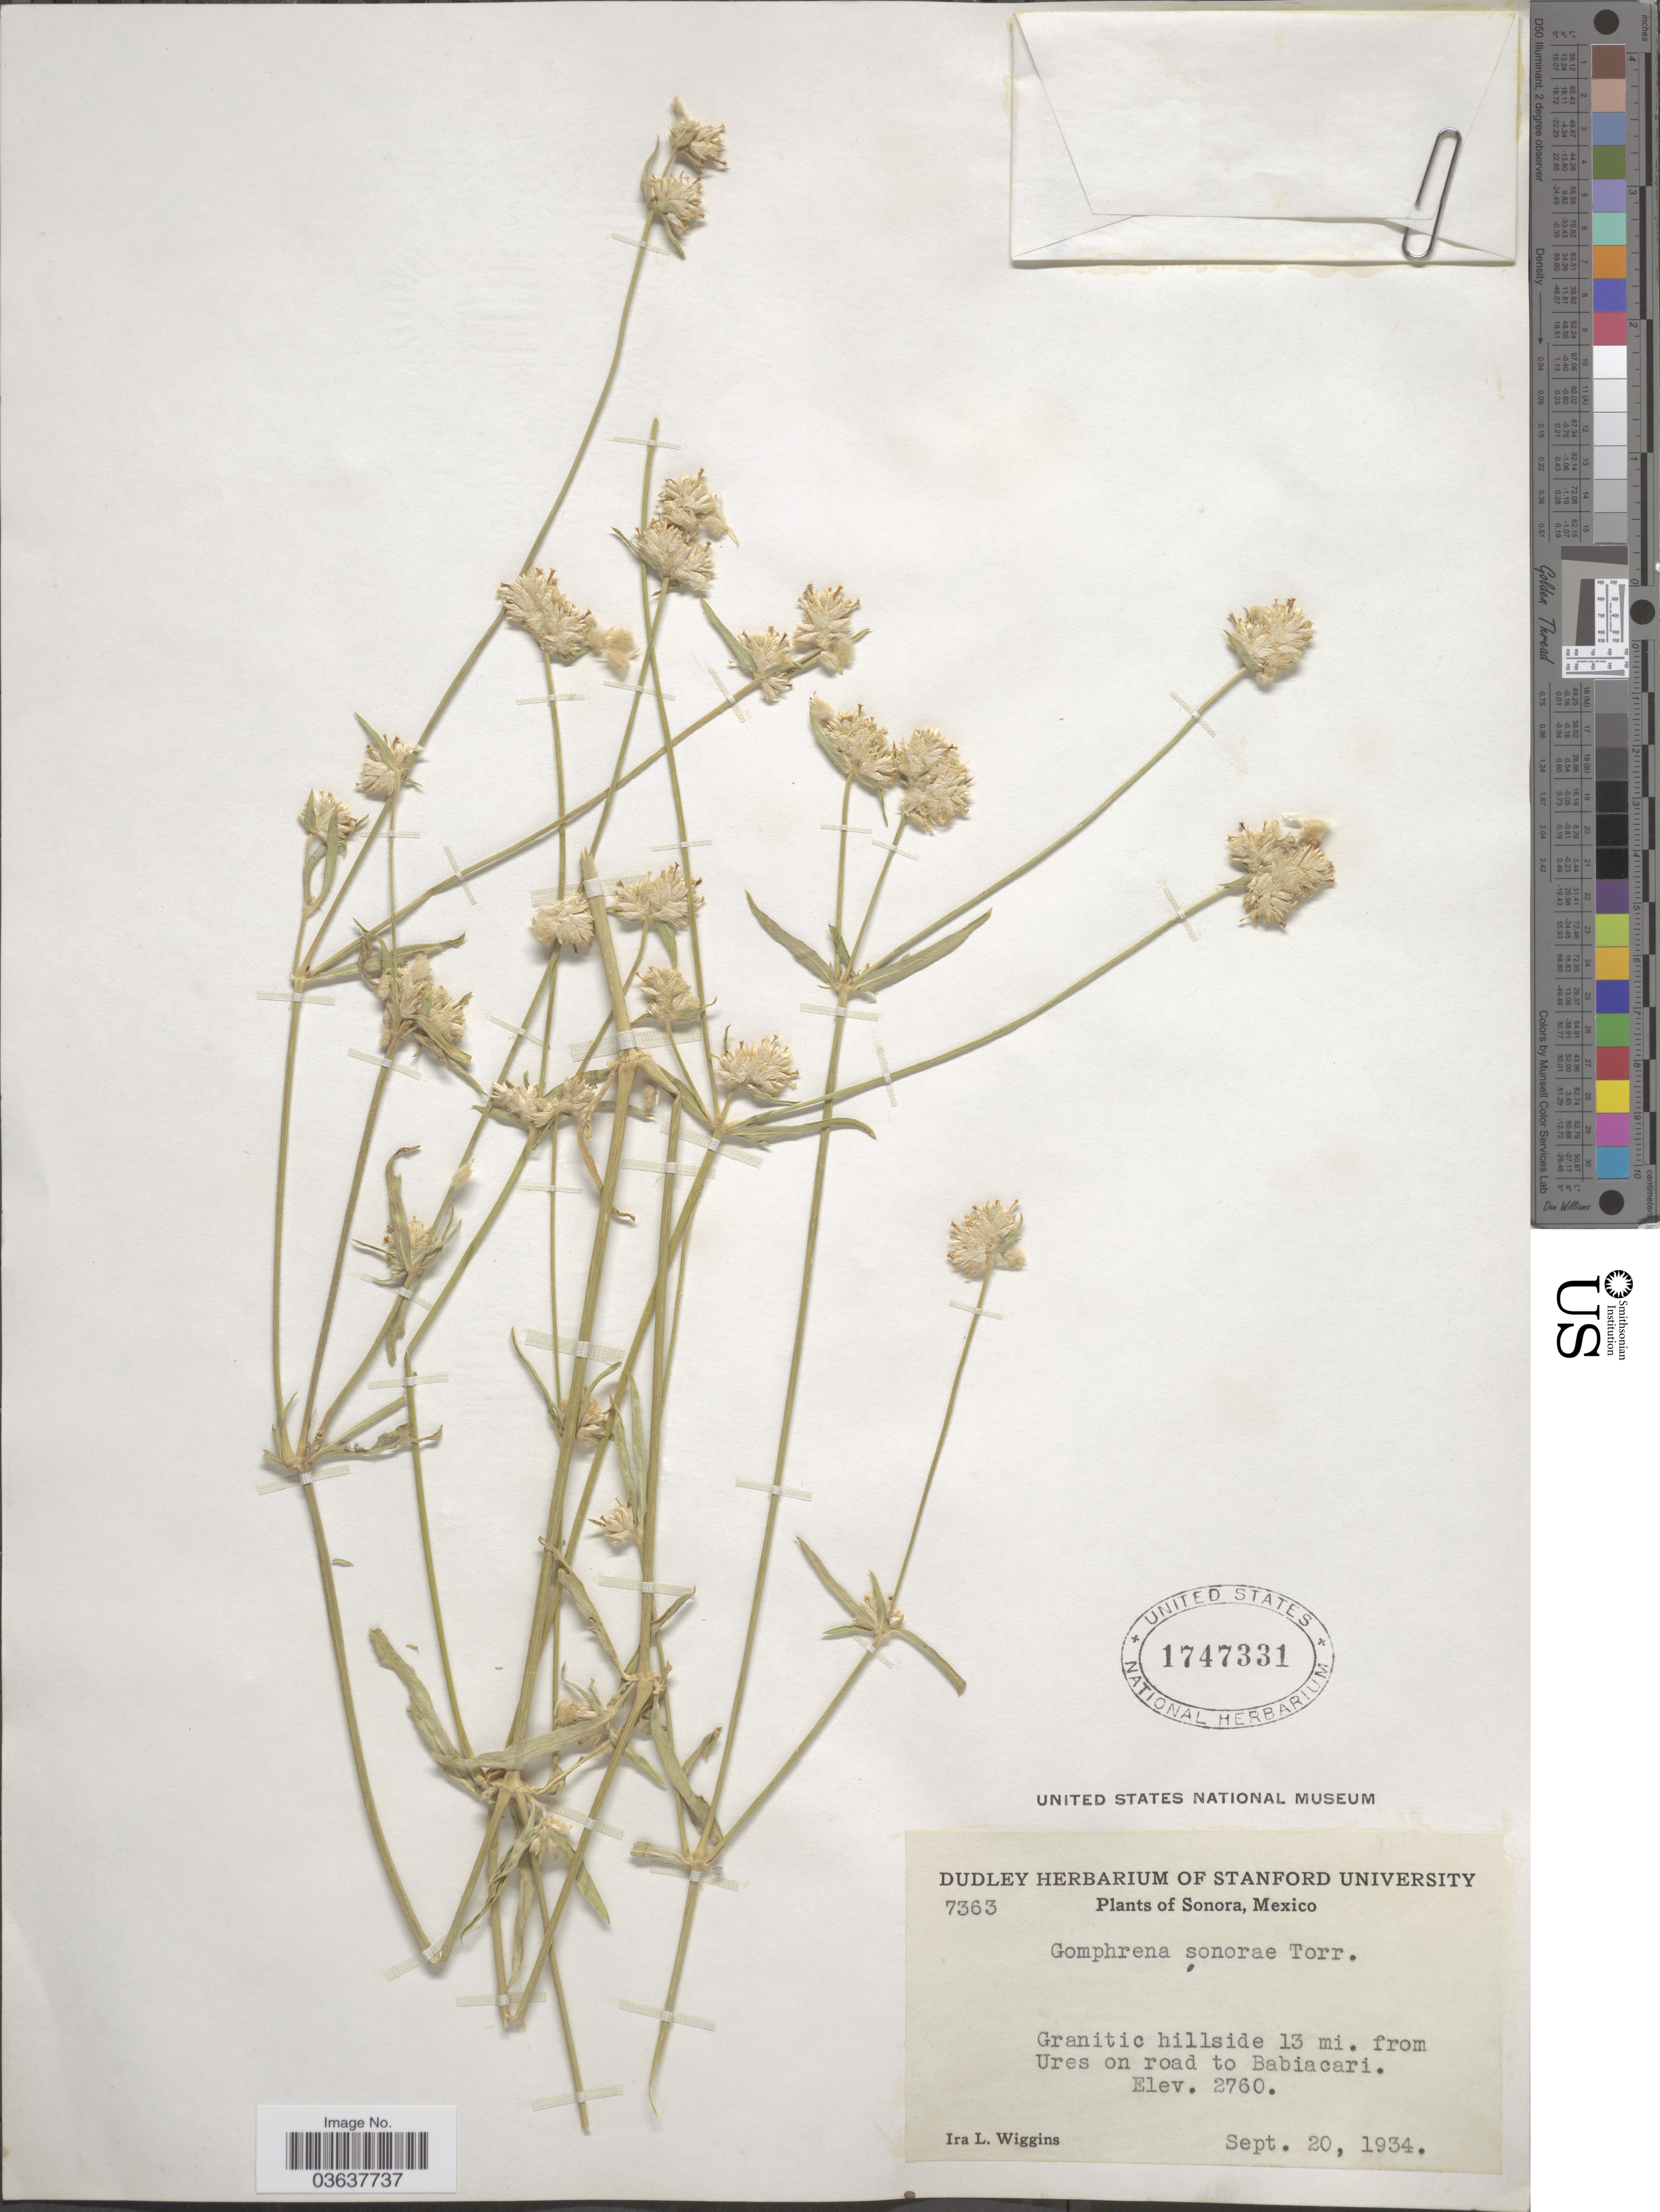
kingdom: Plantae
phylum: Tracheophyta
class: Magnoliopsida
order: Caryophyllales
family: Amaranthaceae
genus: Gomphrena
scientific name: Gomphrena sonorae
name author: Torr. in Emory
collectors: I. L. Wiggins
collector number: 7363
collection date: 1934-09-20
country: Mexico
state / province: Sonora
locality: Granitic hillside 13 mi. from Ures on road to Babiacari.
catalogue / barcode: US 1747331